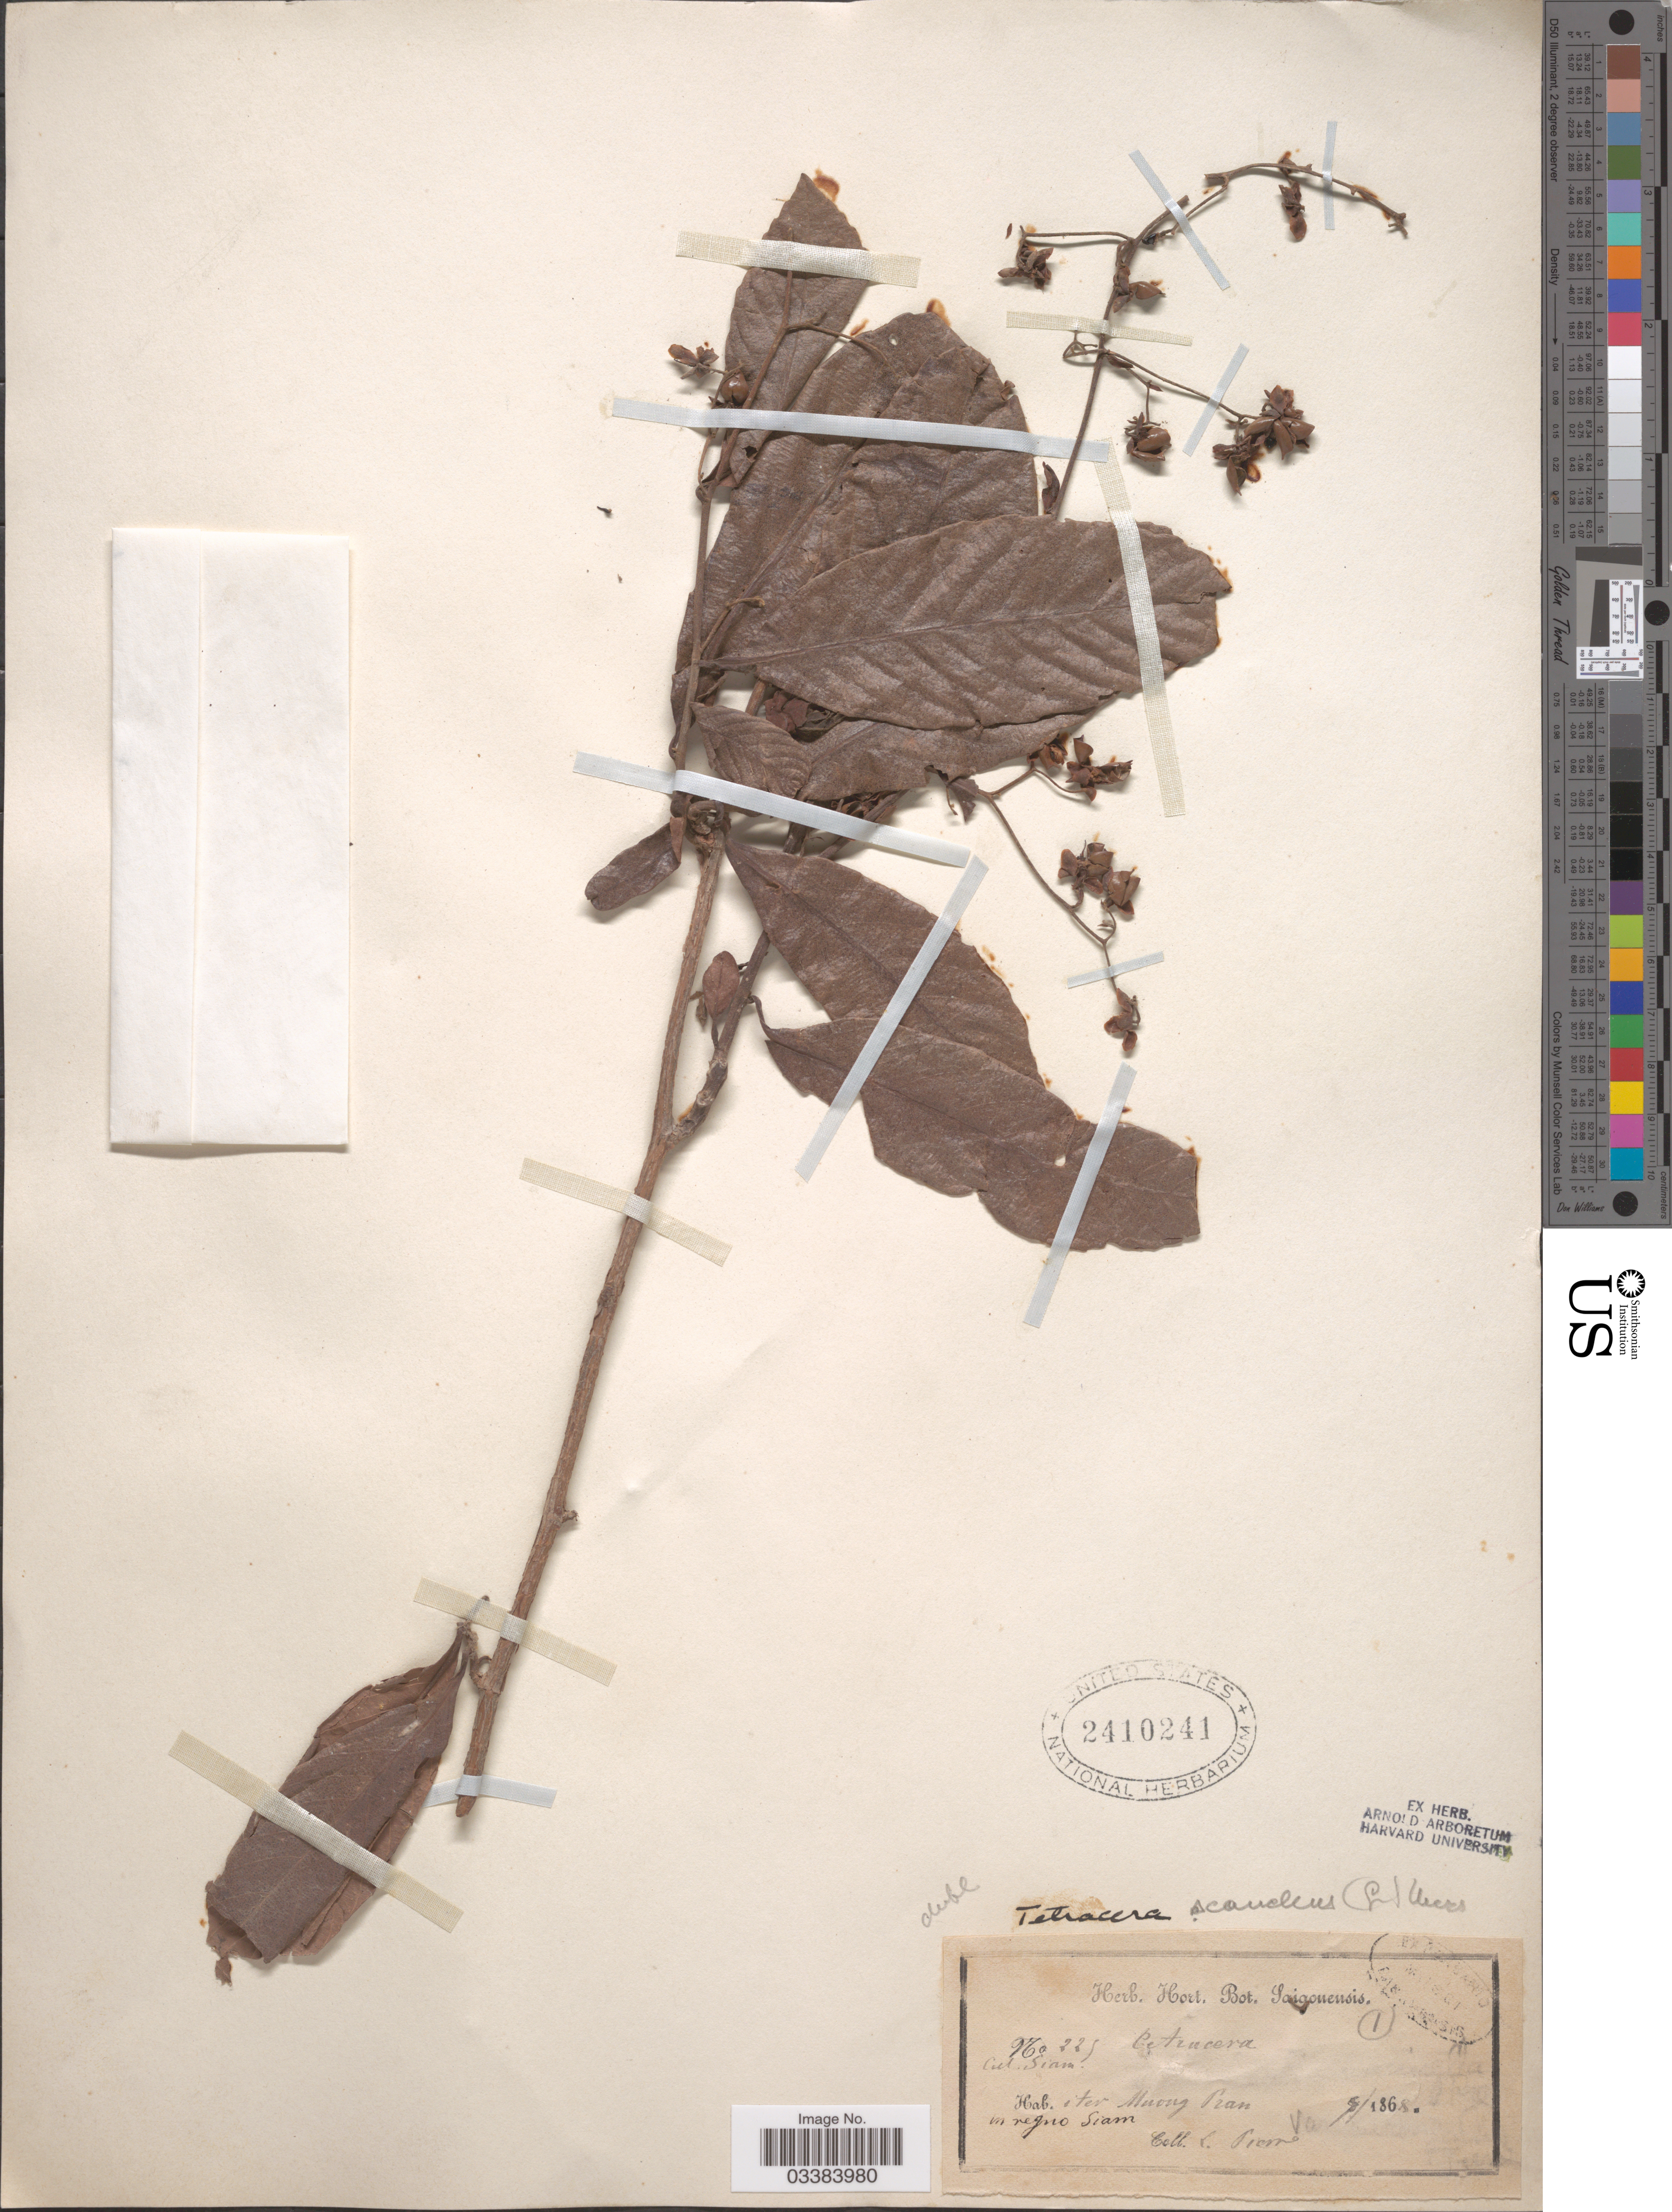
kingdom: Plantae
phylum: Tracheophyta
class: Magnoliopsida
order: Dilleniales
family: Dilleniaceae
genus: Tetracera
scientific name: Tetracera scandens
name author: (L.) Merr.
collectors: L. Pierre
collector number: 225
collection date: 1868-07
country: Thailand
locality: Iter Muong Pran in regio Siam.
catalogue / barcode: US 2410241